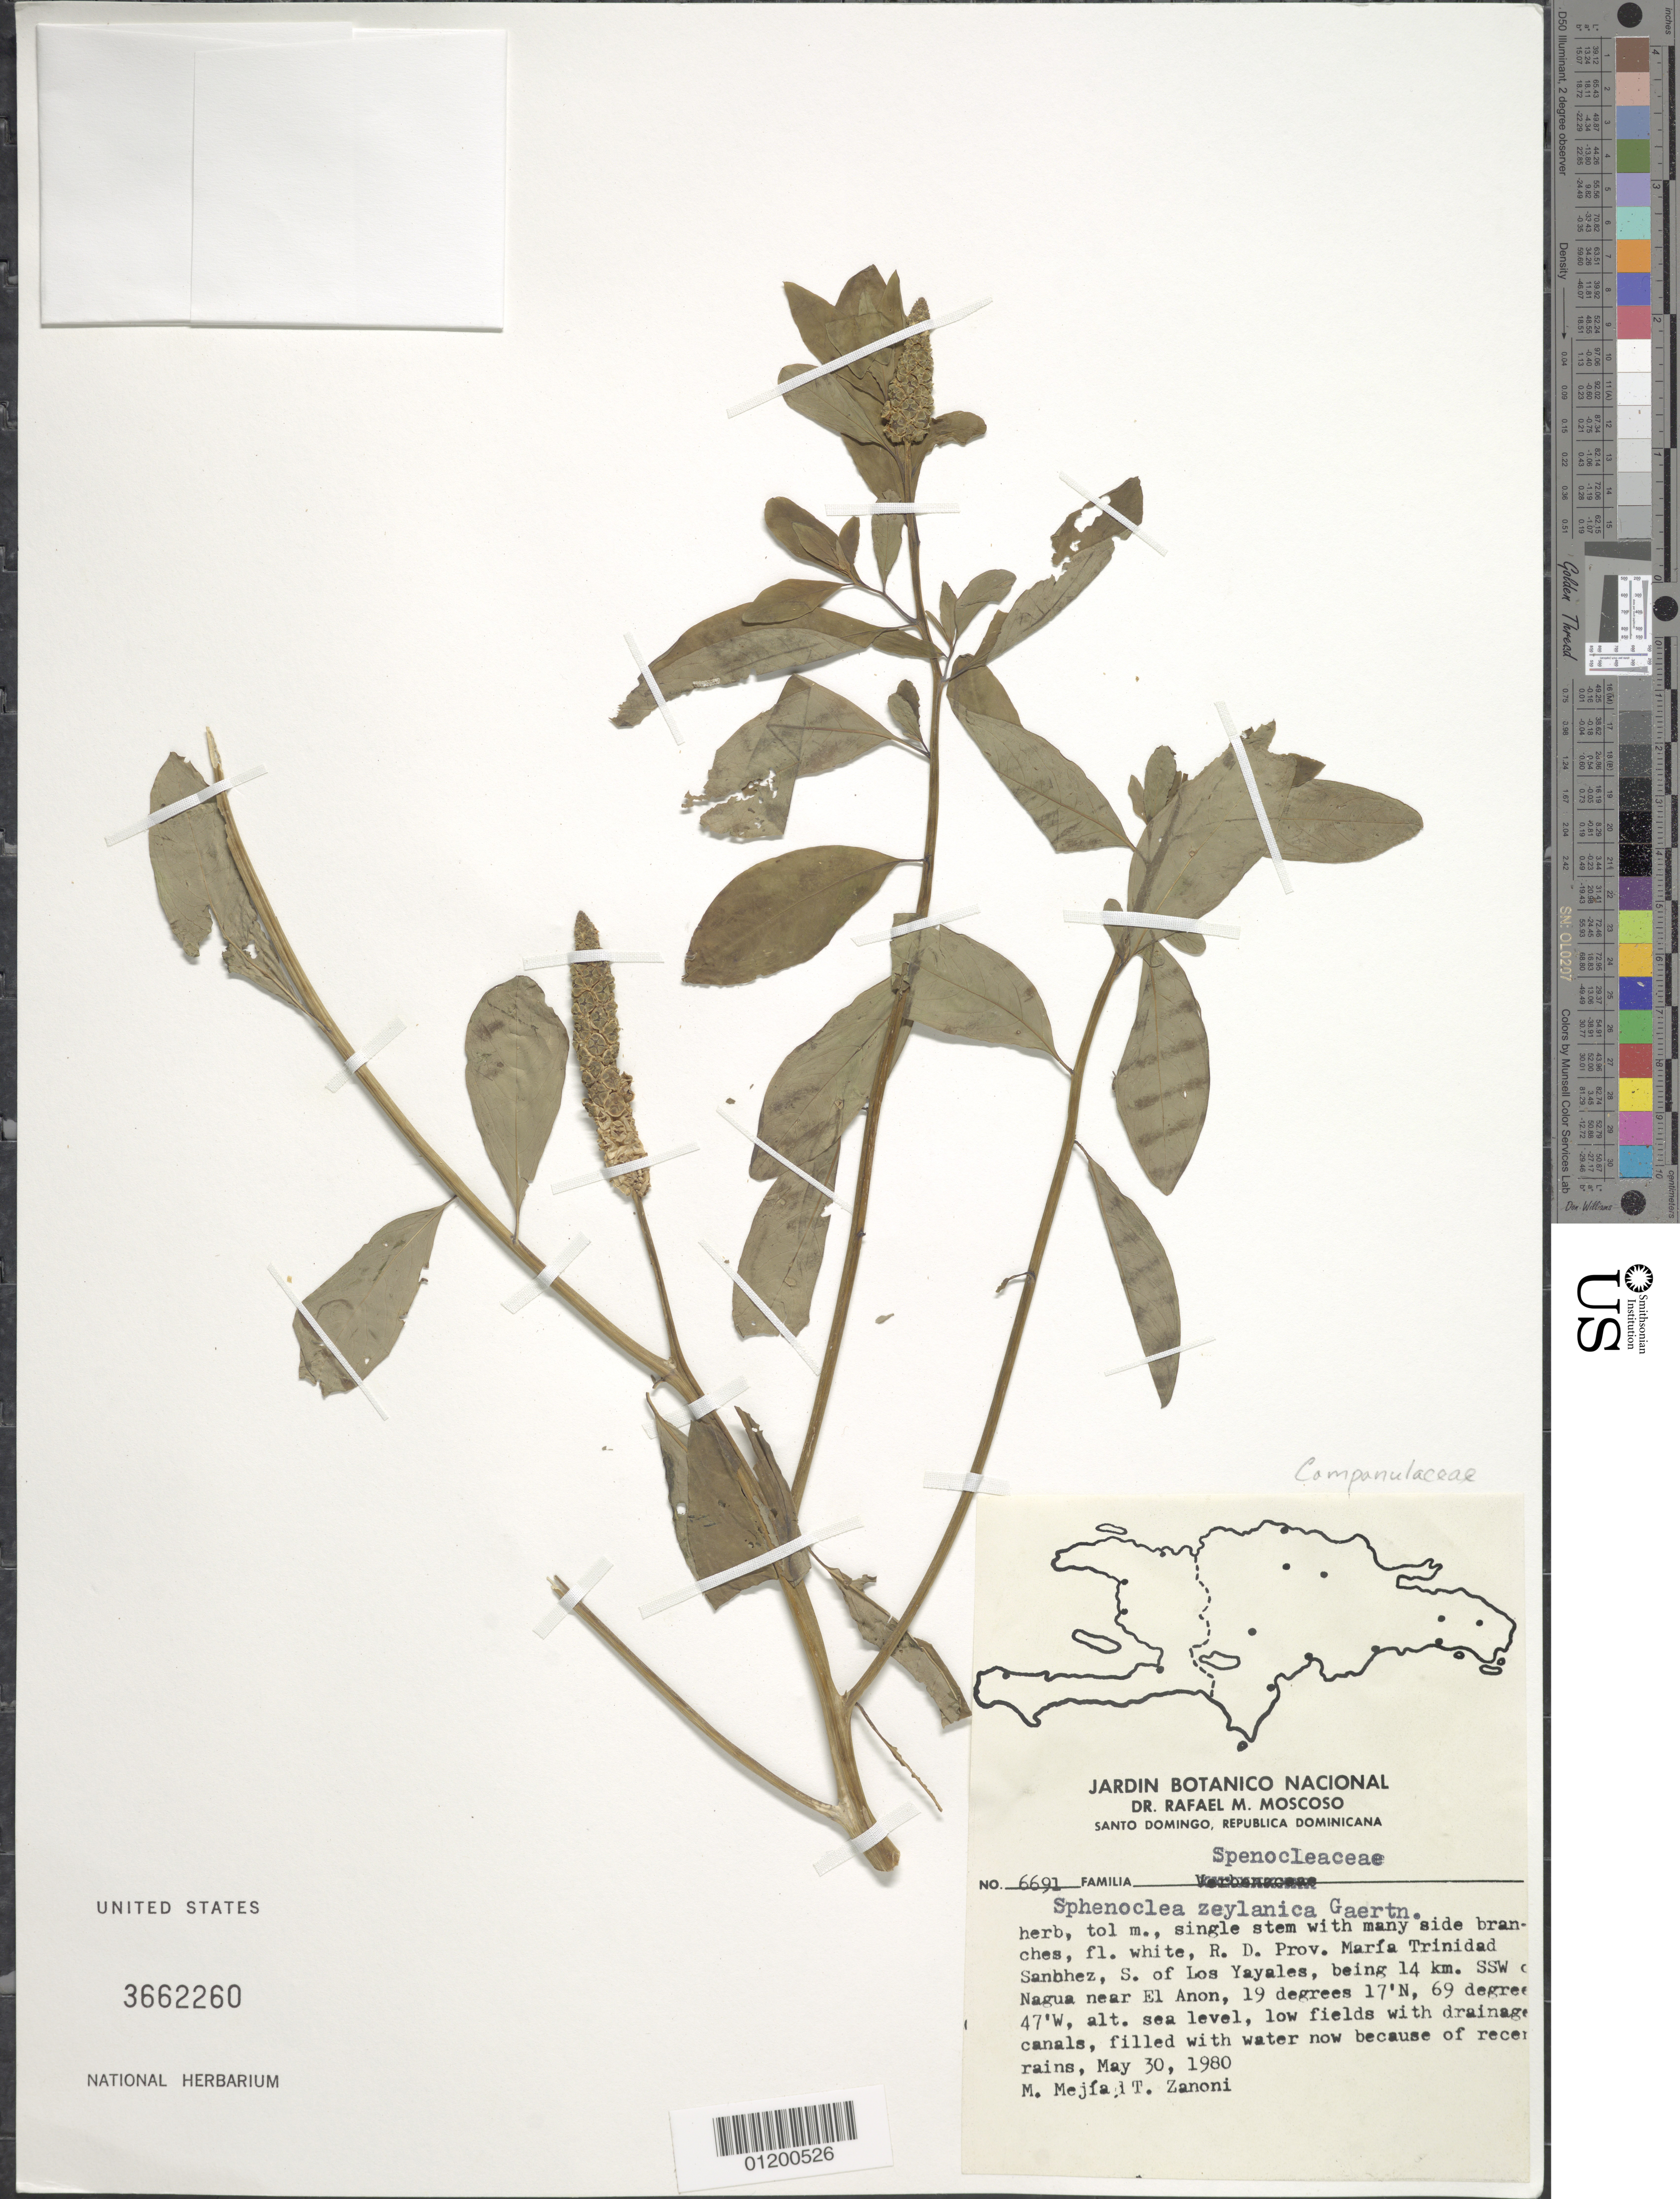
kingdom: Plantae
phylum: Tracheophyta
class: Magnoliopsida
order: Solanales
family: Sphenocleaceae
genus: Sphenoclea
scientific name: Sphenoclea zeylanica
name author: Gaertn.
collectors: M. Mejia & T. A. Zanoni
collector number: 6691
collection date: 1980-05-30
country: Dominican Republic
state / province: Maria Trinidad Sanchez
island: Hispaniola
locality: S of Los Yayales, being 14 km SSW of Nagua near El Anon.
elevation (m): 0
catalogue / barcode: US 3662260